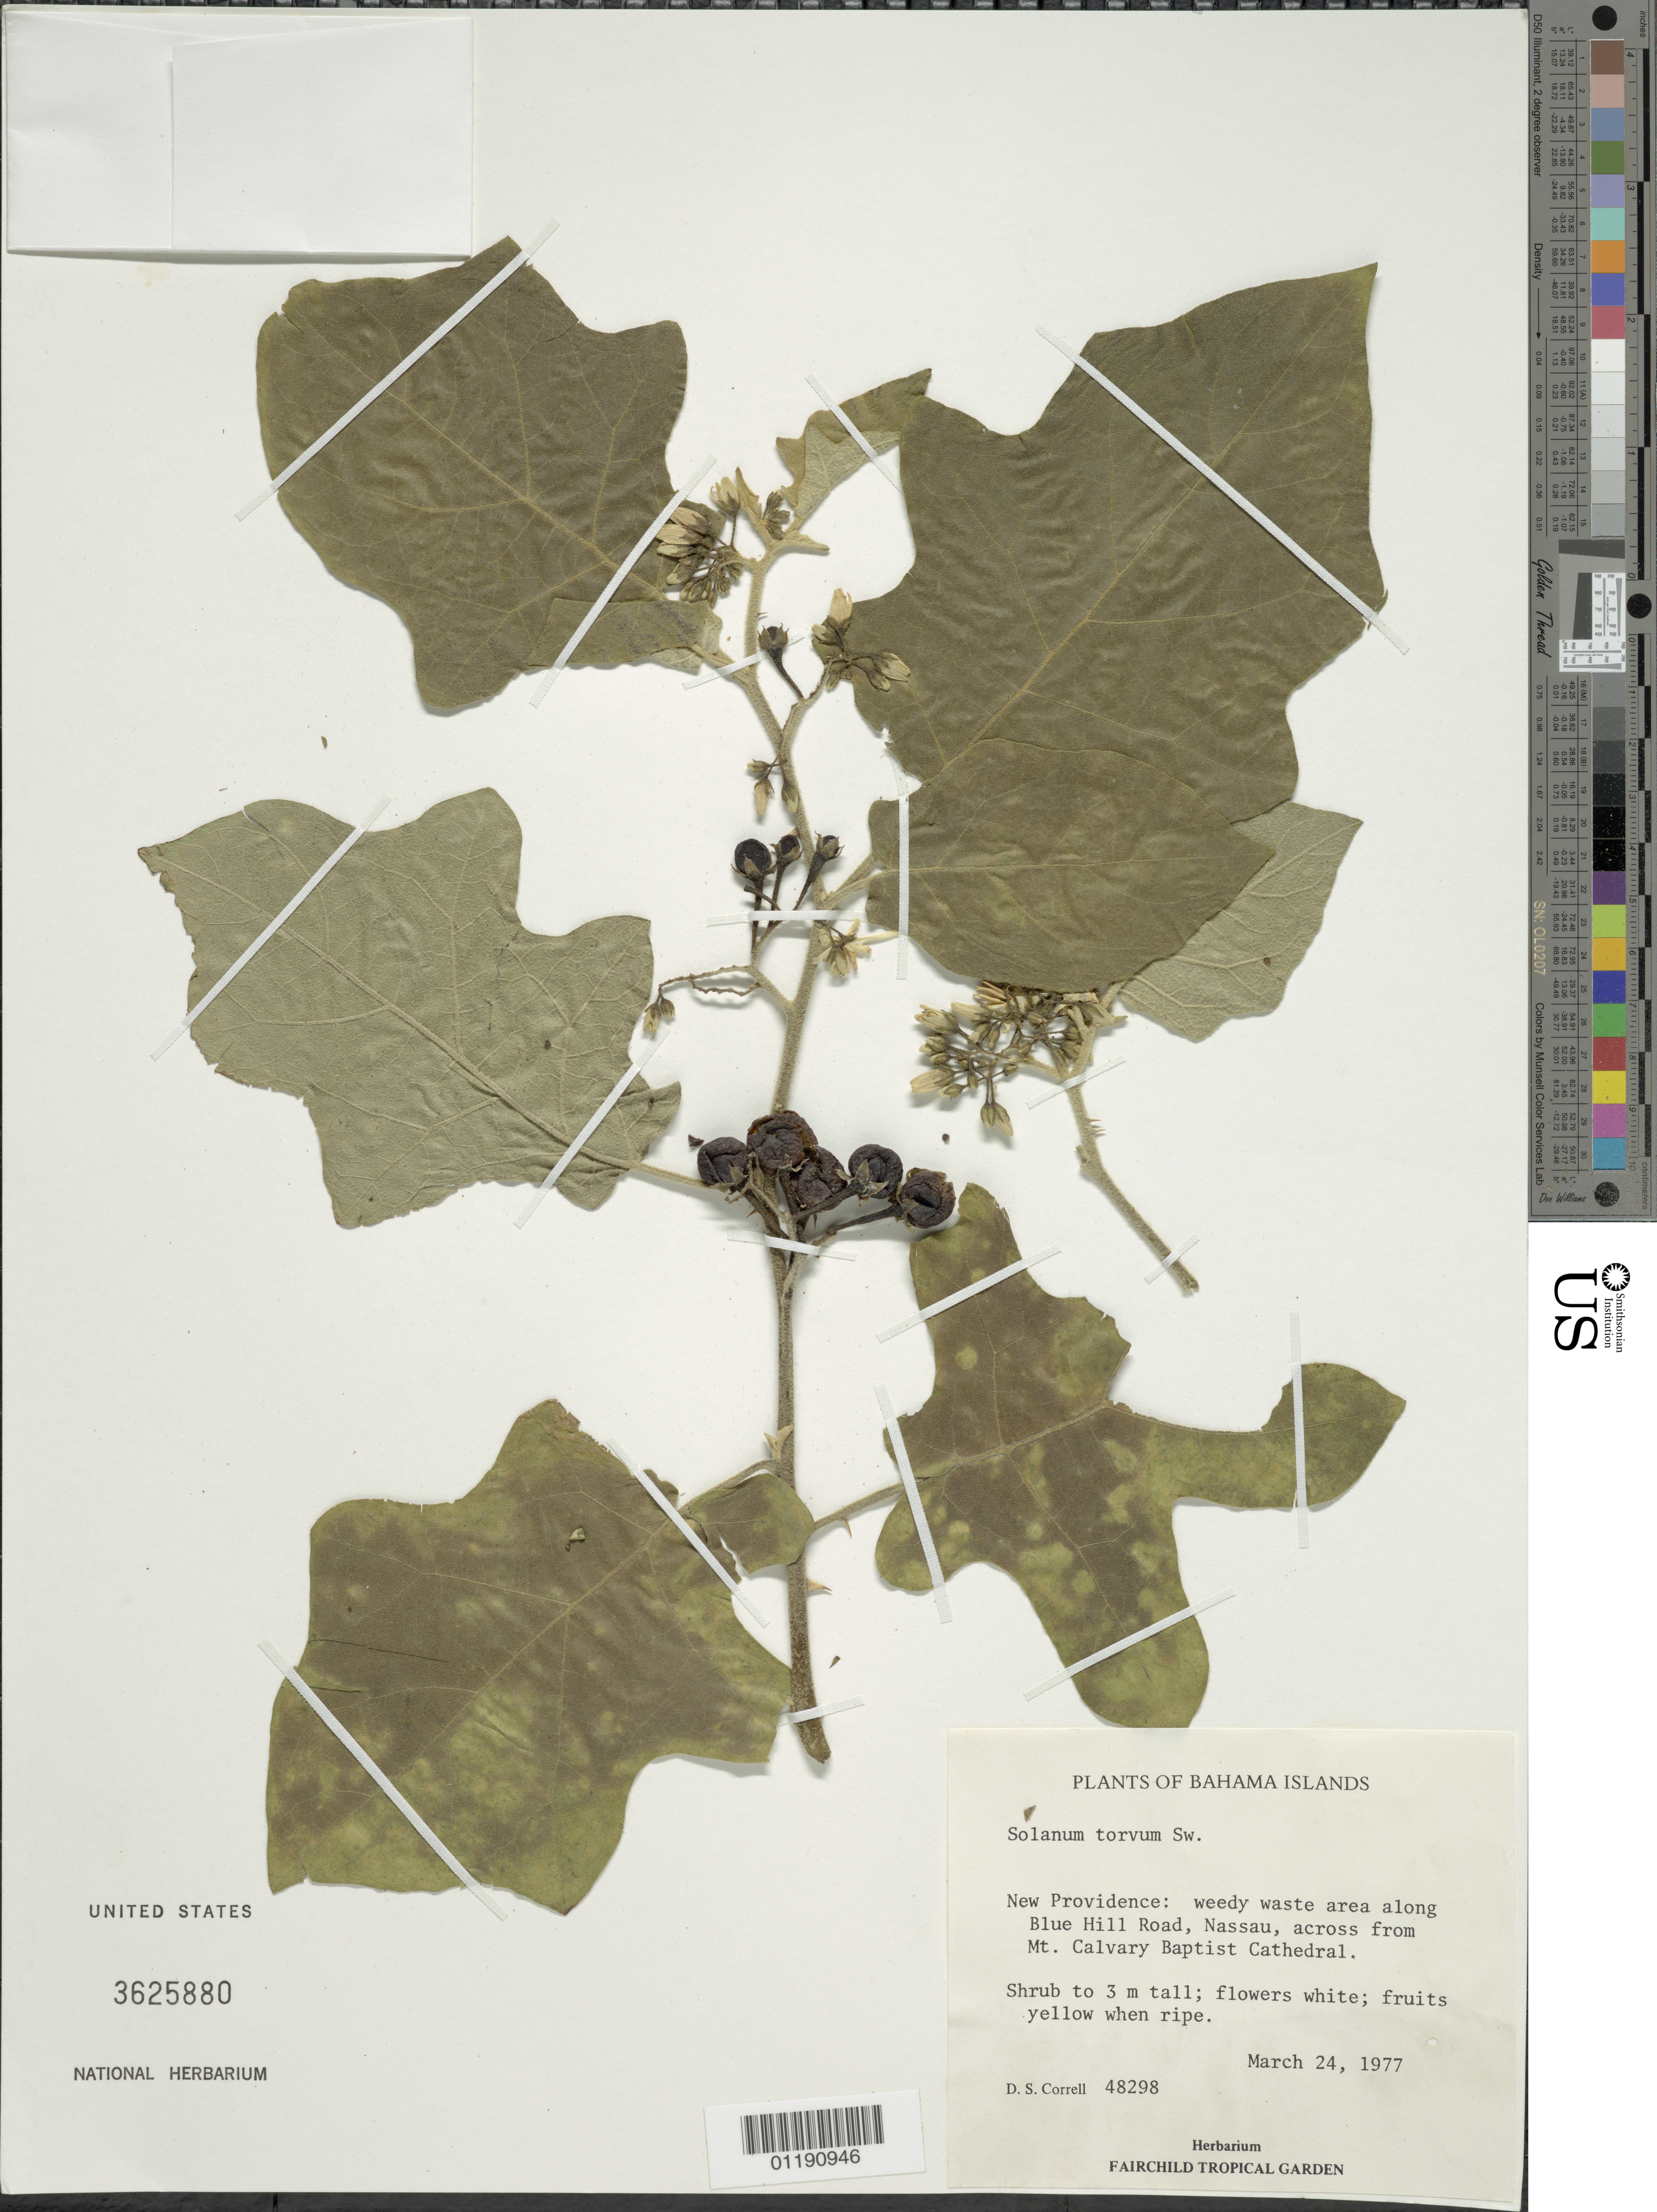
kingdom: Plantae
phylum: Tracheophyta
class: Magnoliopsida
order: Solanales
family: Solanaceae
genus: Solanum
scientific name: Solanum torvum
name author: Sw.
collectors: D. S. Correll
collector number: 48298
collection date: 1977-03-24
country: Bahamas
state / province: New Providence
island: New Providence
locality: New Providence: waste area arlong Blue Hill Road, Nassau, across from Mt. Calvary Baptist Cathedral.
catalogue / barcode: US 3625880